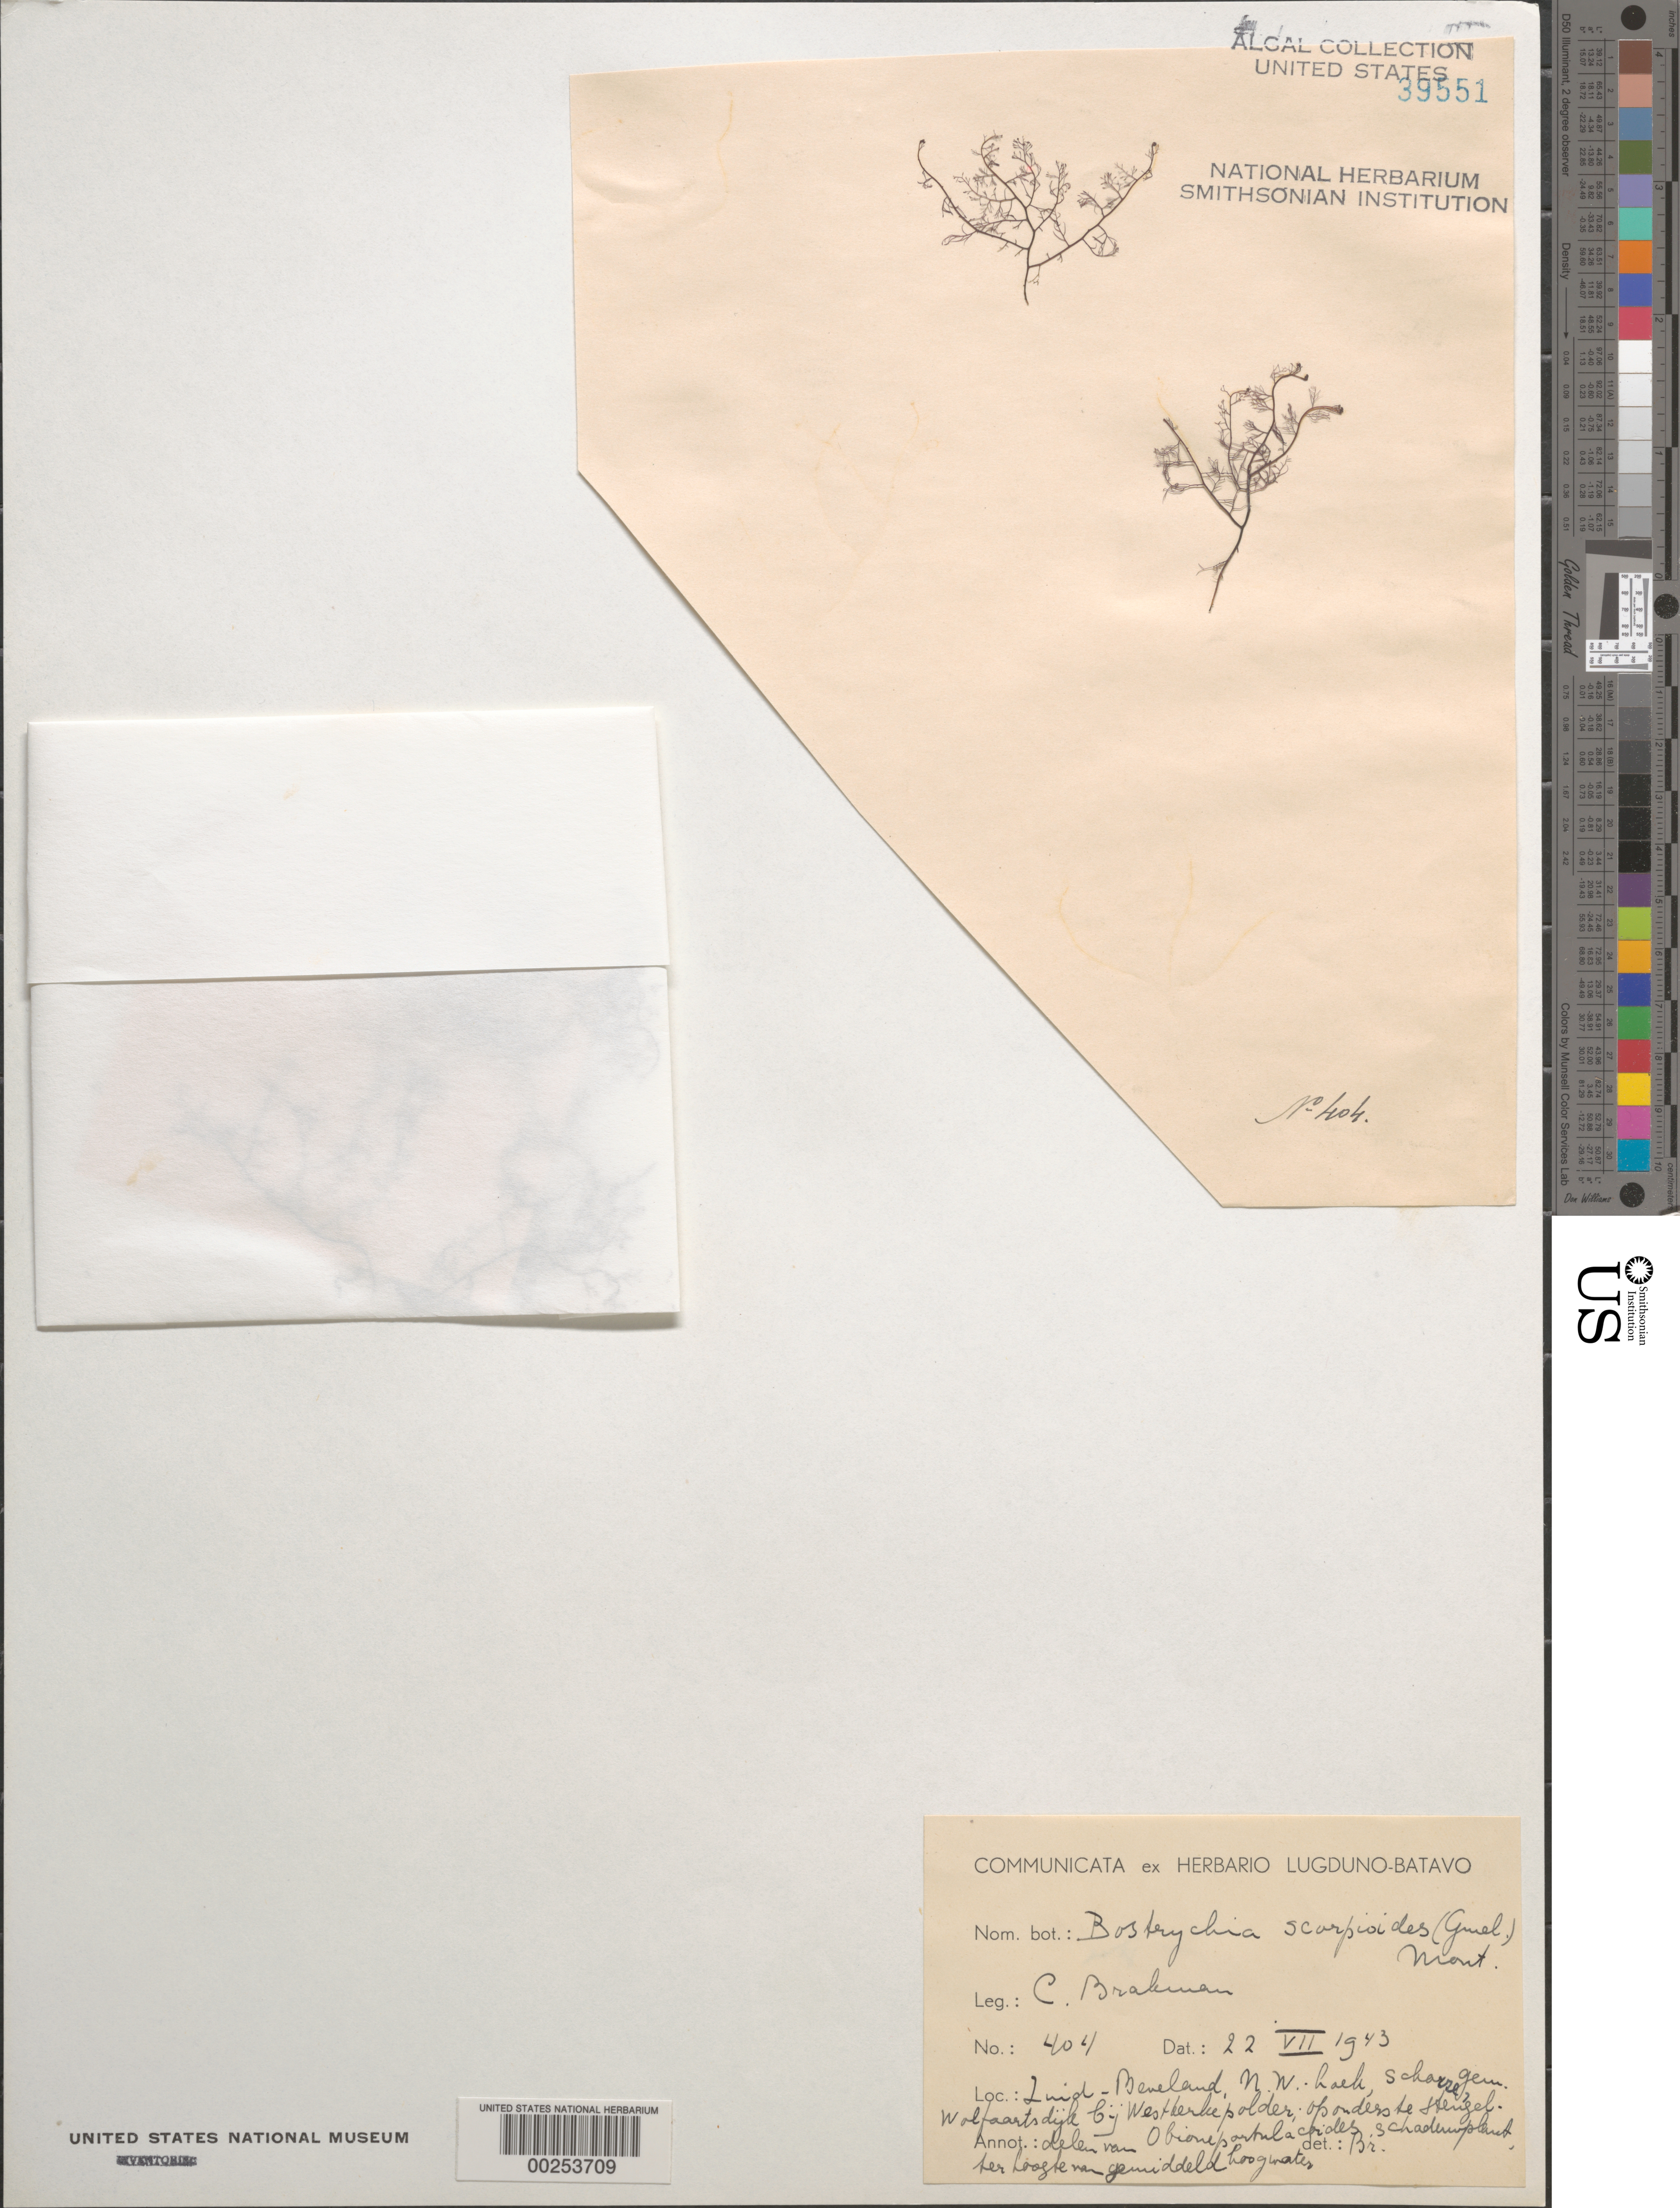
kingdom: Plantae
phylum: Rhodophyta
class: Florideophyceae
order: Ceramiales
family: Rhodomelaceae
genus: Bostrychia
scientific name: Bostrychia scorpioides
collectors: C. Brahman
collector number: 404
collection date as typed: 22 Jul 1943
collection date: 1943-07-22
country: Netherlands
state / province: Zeeland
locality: Zuid-beveland, scharse, wolfaartsdijk, westkerkepolder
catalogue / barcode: US 39551